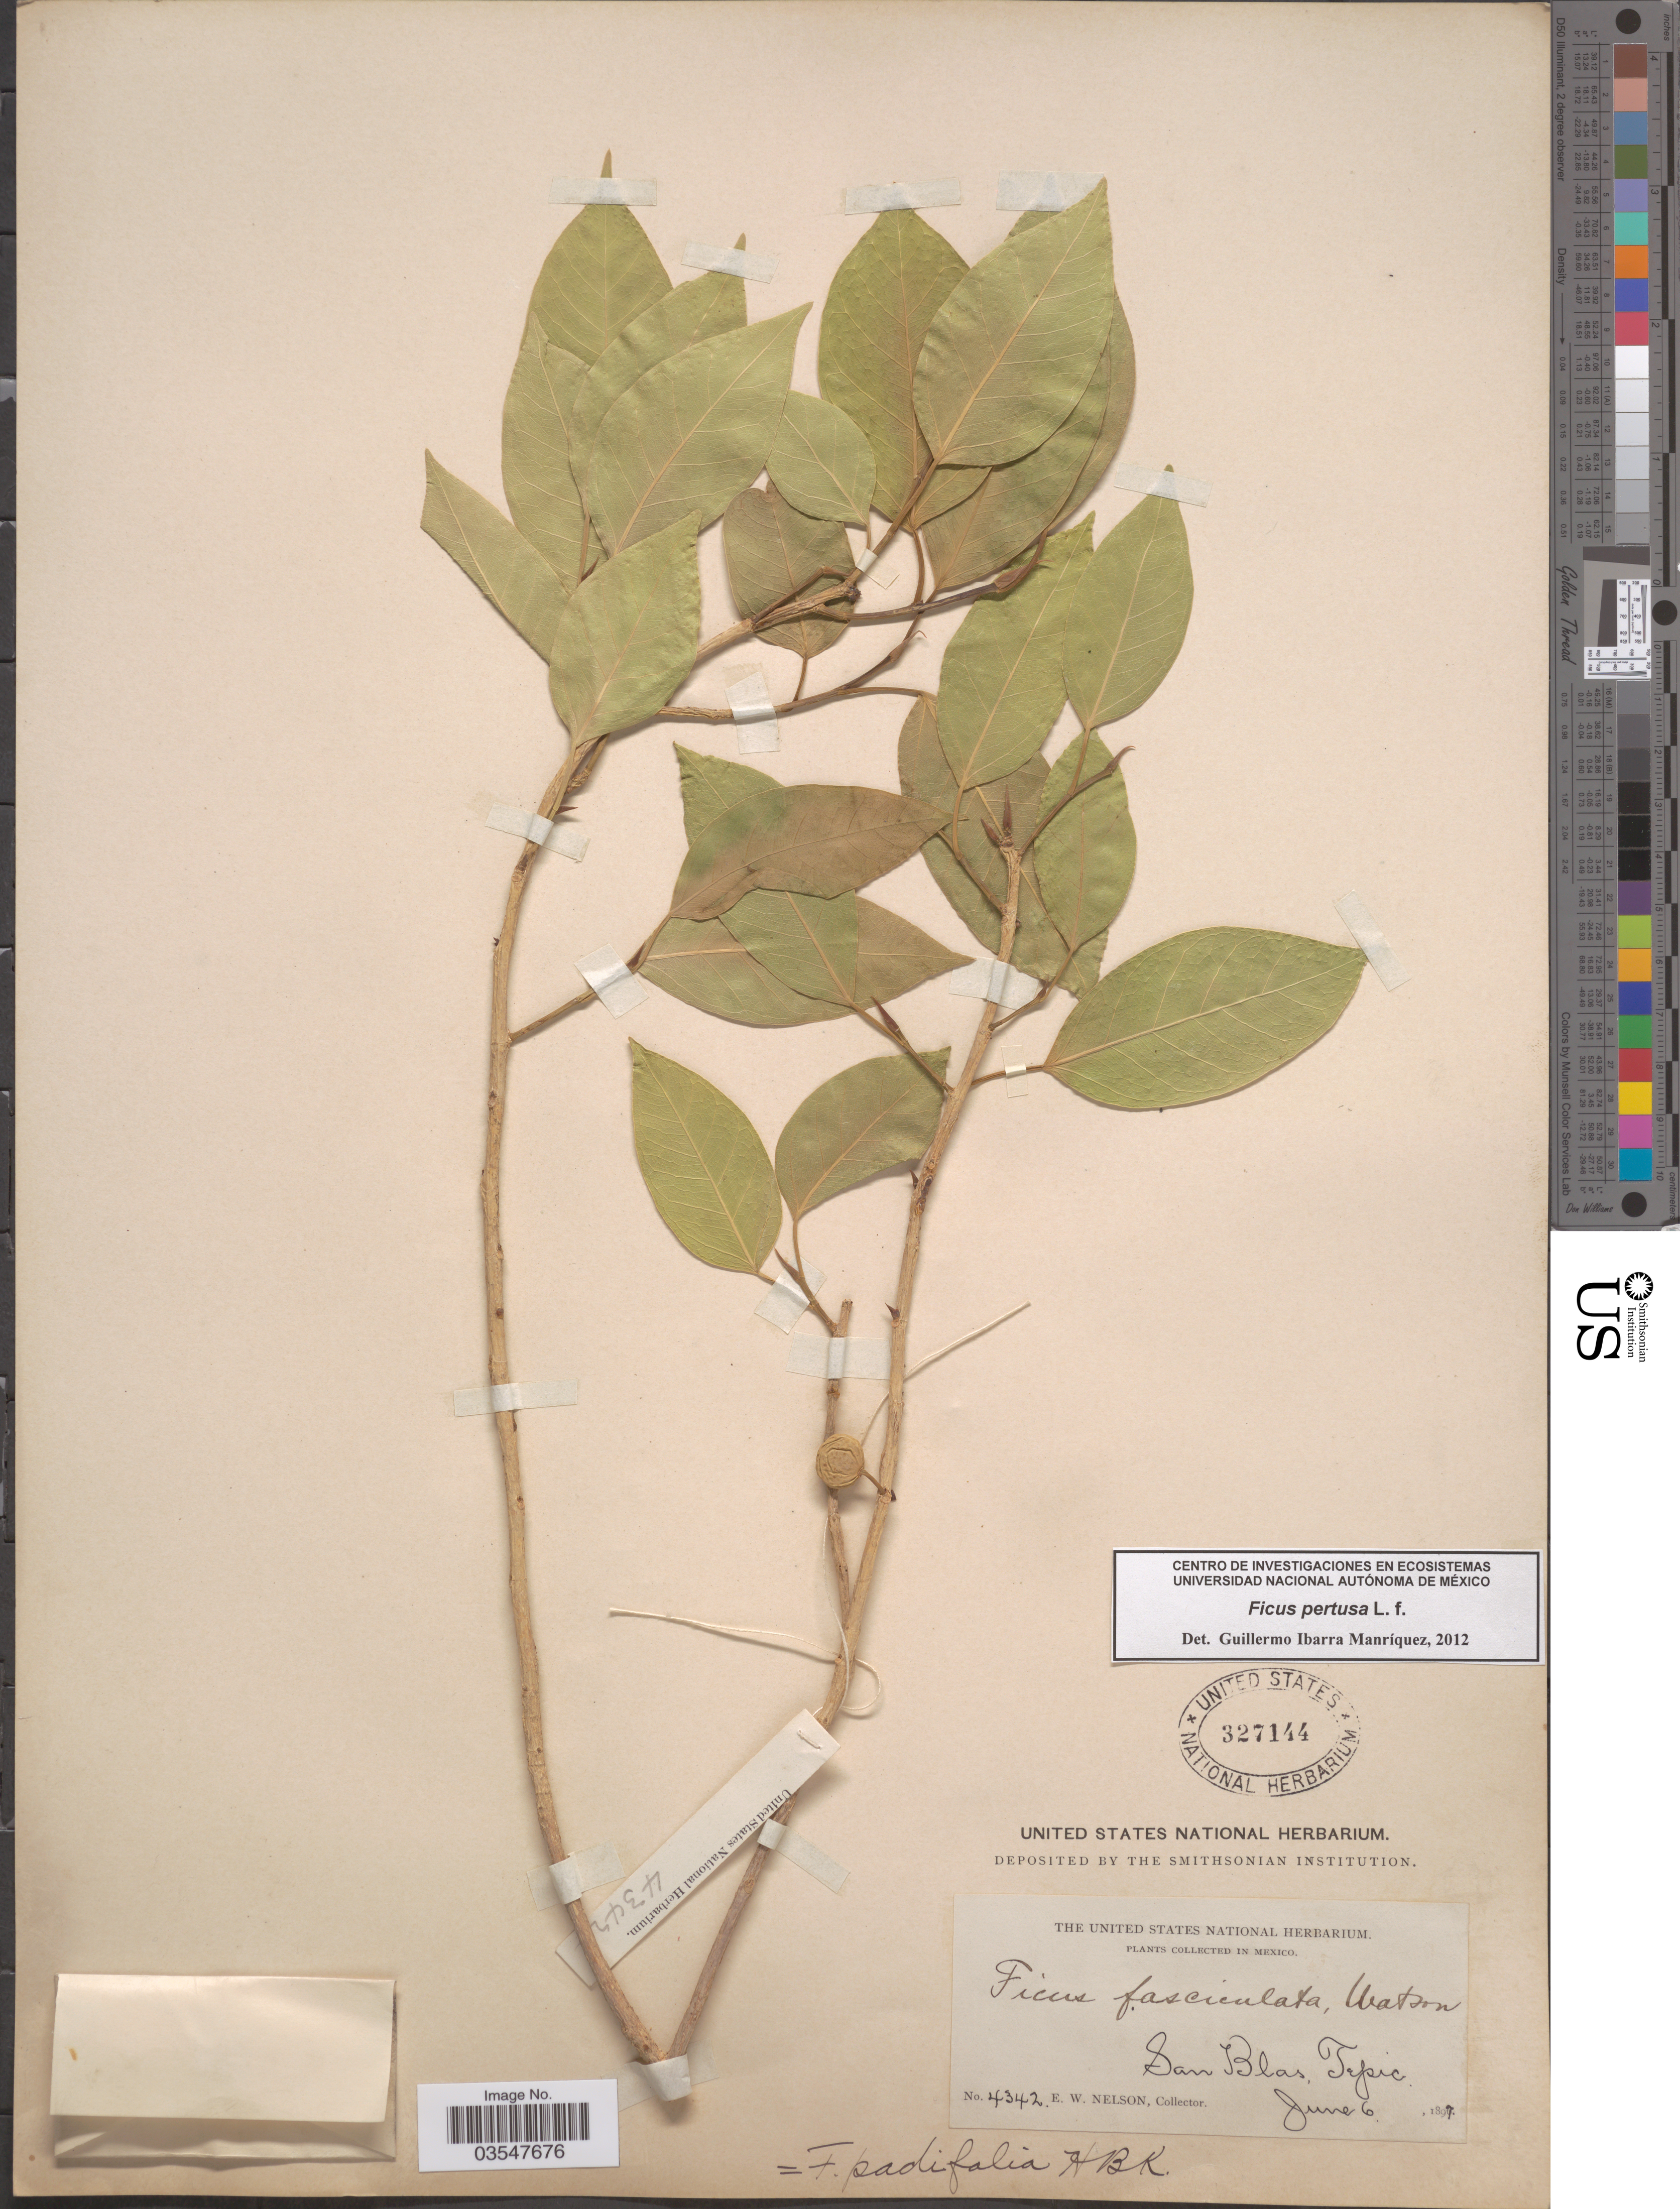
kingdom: Plantae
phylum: Tracheophyta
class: Magnoliopsida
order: Rosales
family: Moraceae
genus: Ficus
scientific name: Ficus pertusa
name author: L. f.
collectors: E. W. Nelson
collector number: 4342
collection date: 1897-06-06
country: Mexico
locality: San Blas, Tepic.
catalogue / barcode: US 327144